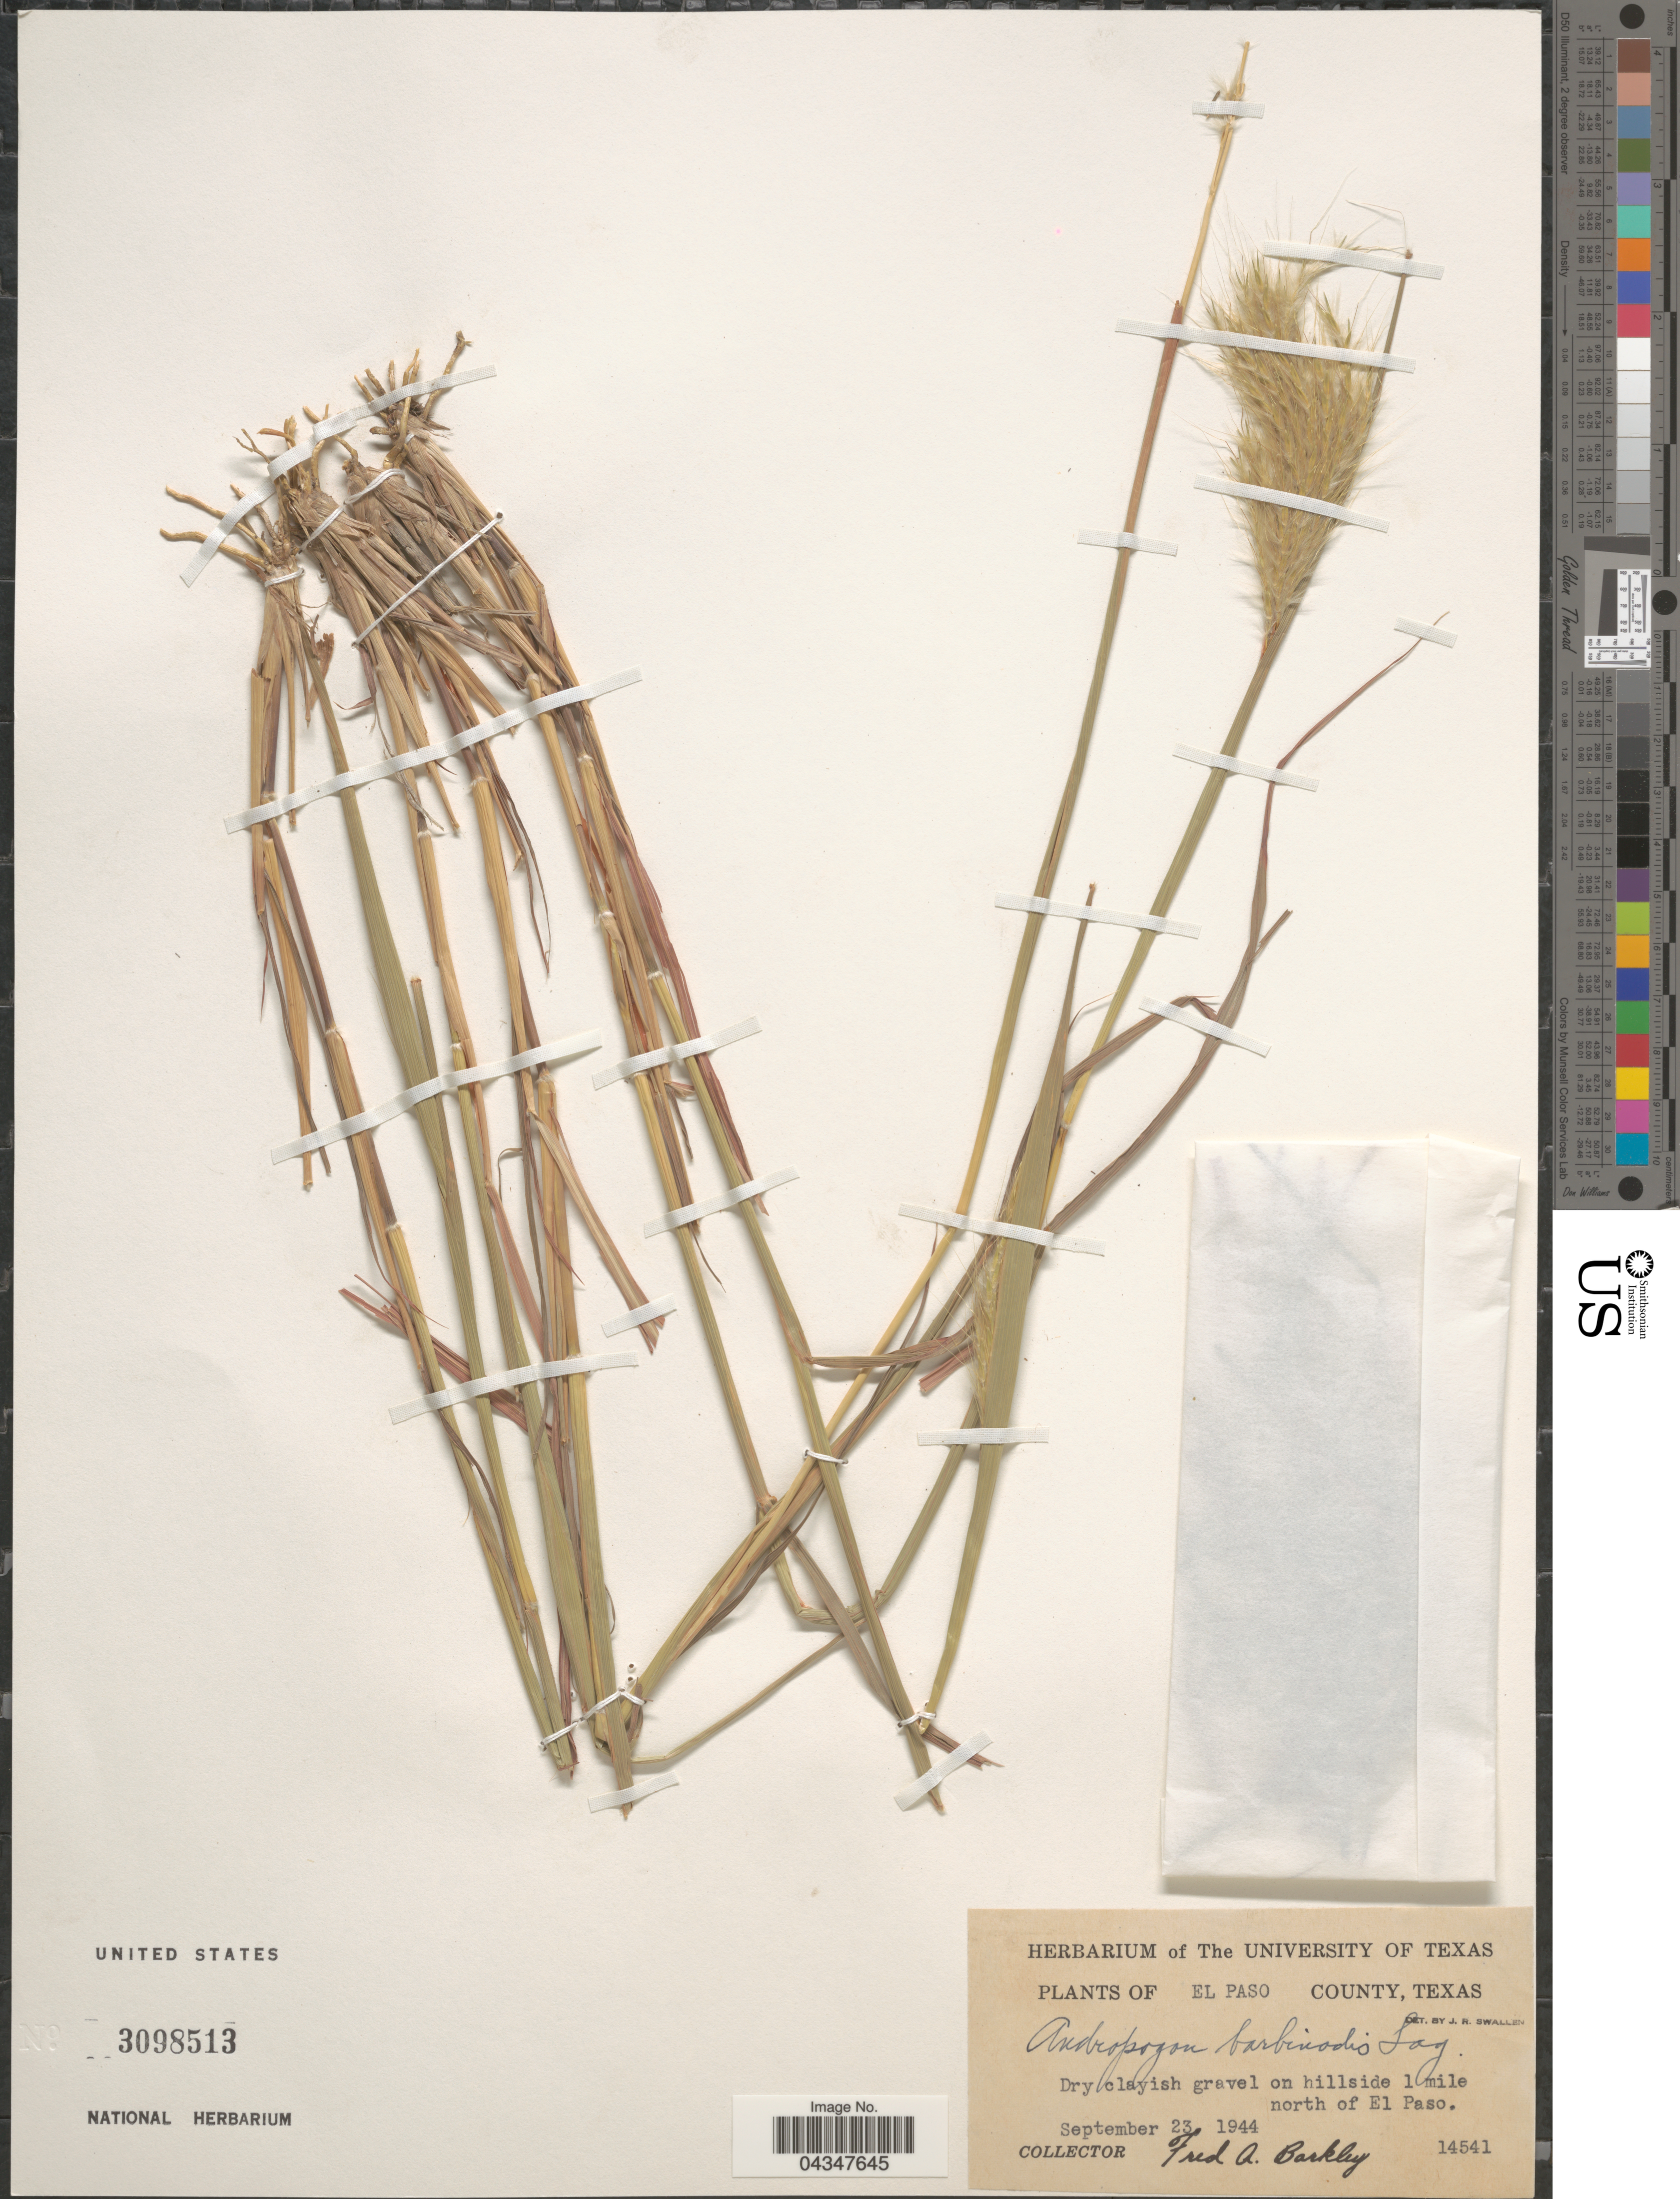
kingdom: Plantae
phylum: Tracheophyta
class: Liliopsida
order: Poales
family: Poaceae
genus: Bothriochloa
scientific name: Bothriochloa barbinodis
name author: (Lag.) Herter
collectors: F. A. Barkley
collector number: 14541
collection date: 1944-09-23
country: United States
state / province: Texas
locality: El Paso County. Dry clayish gravel on hillside 1 mile north of El Paso.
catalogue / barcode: US 3098513